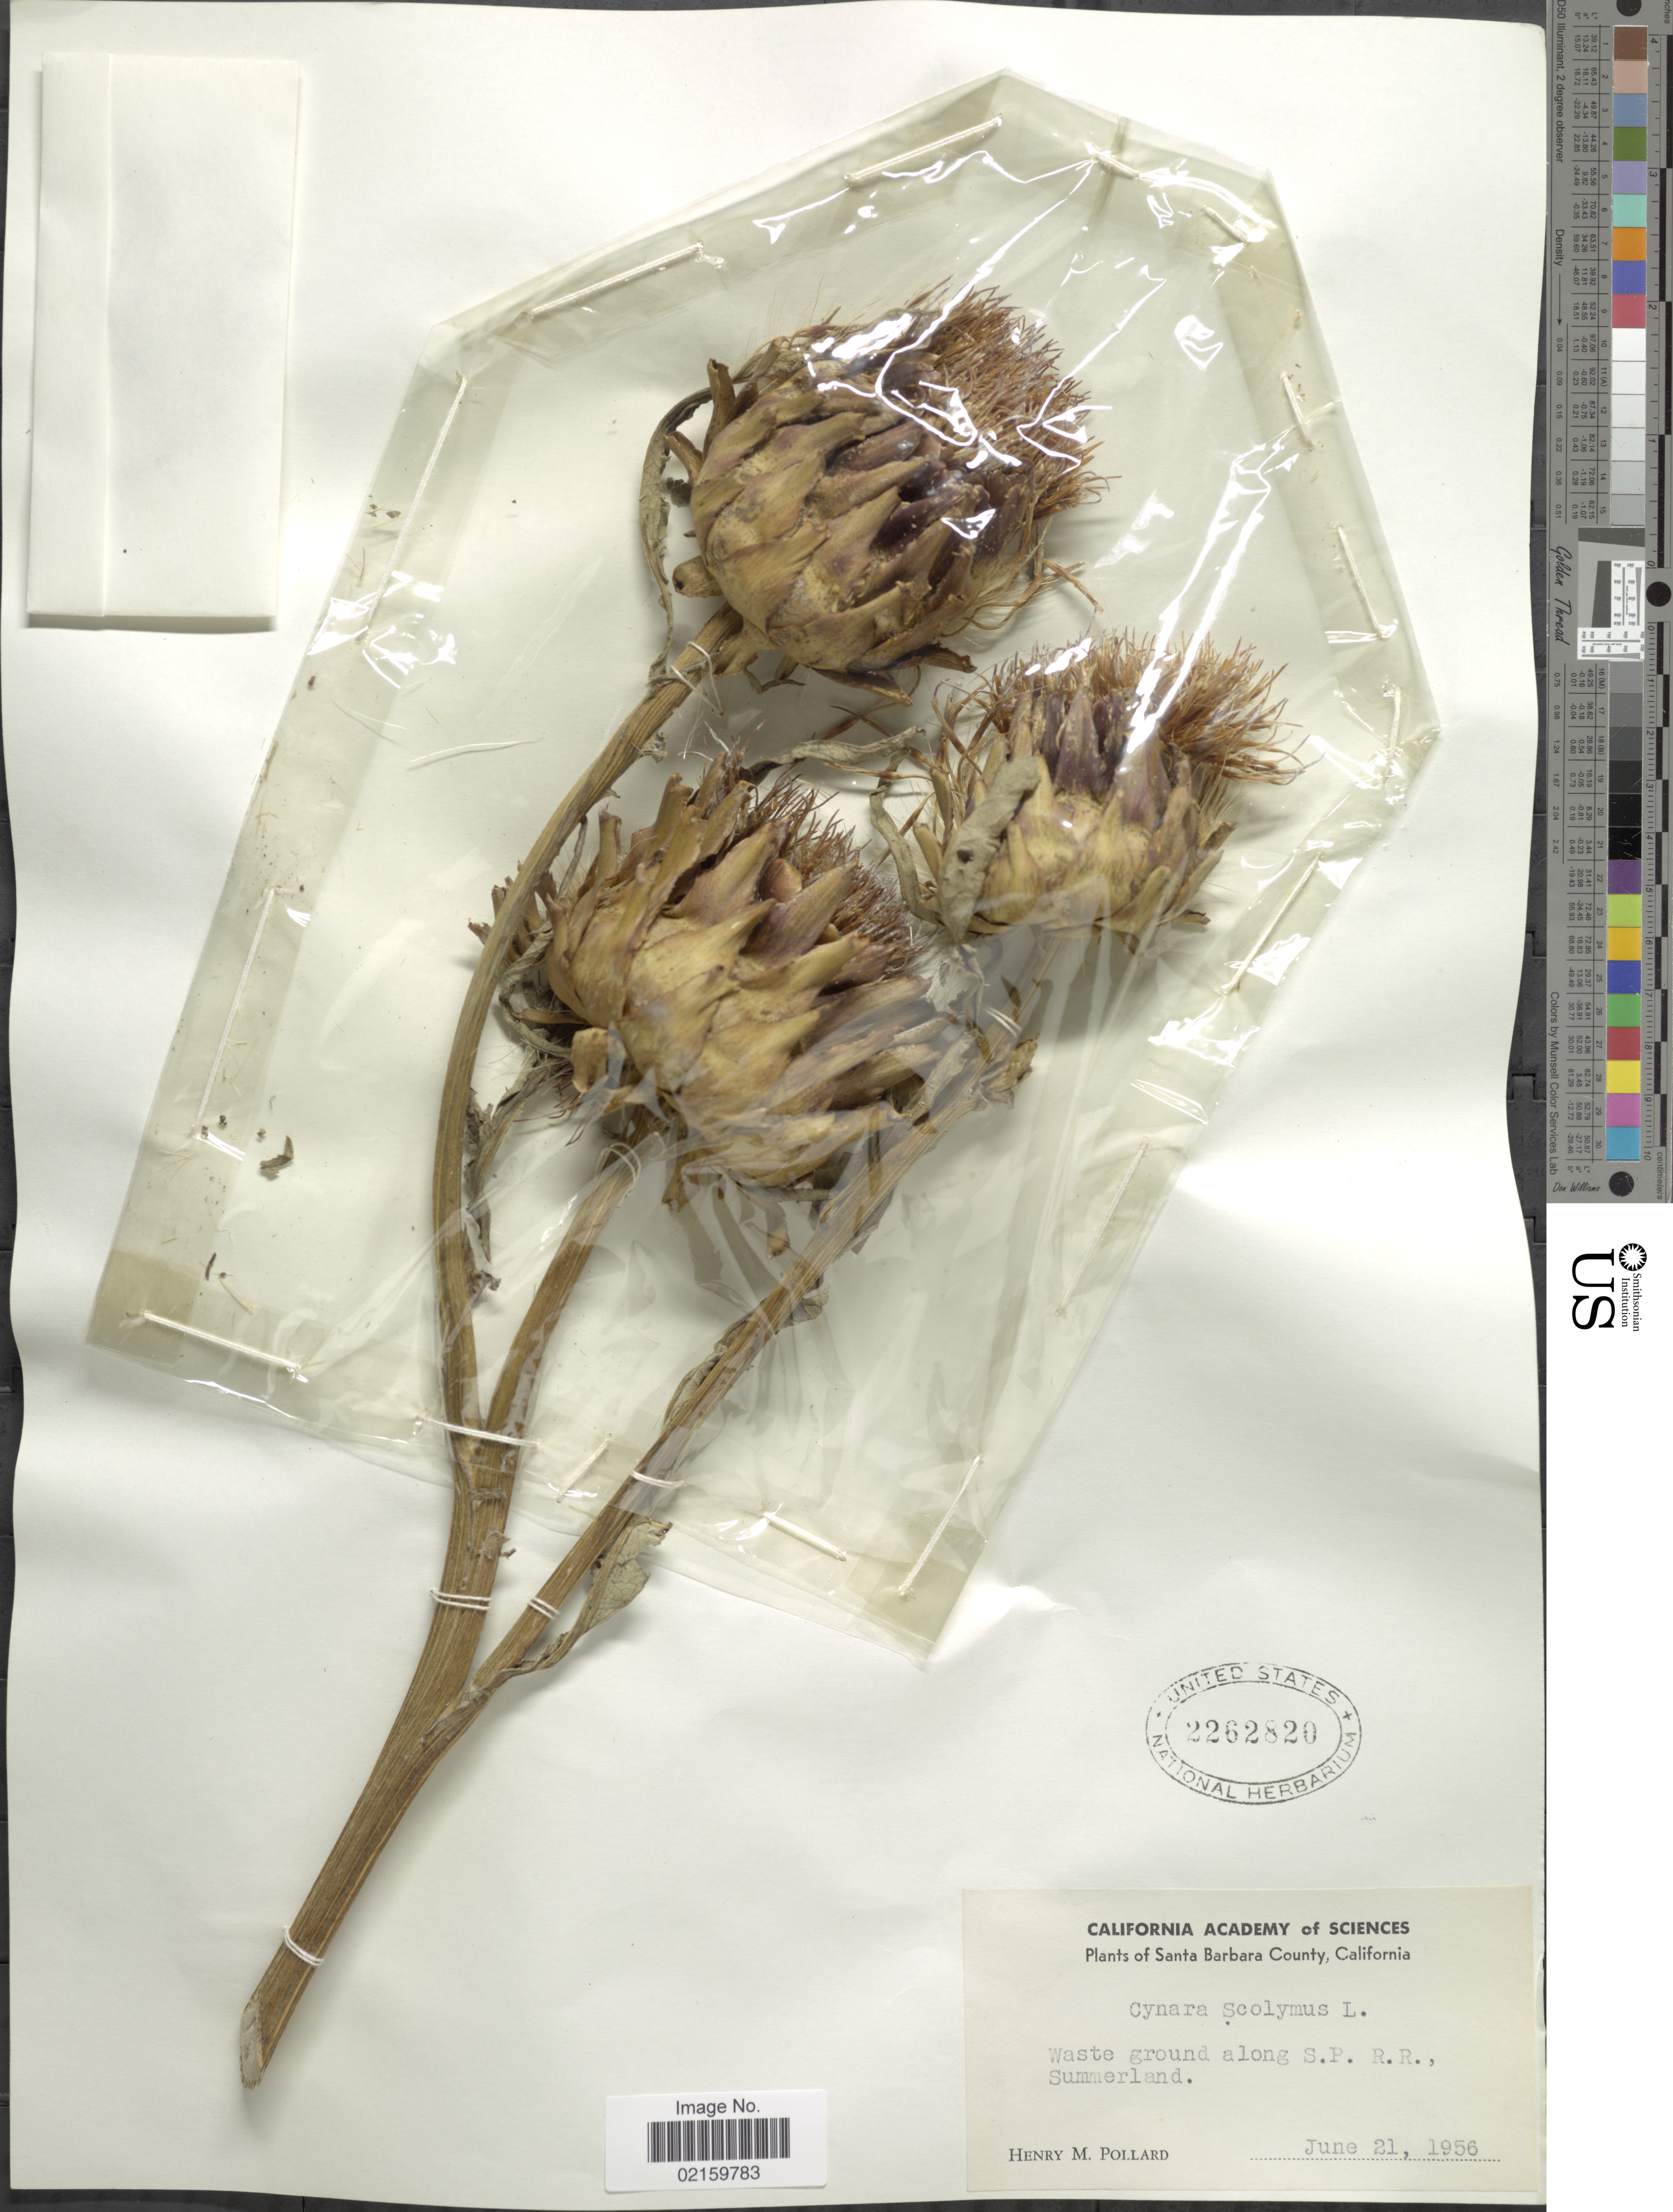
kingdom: Plantae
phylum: Tracheophyta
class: Magnoliopsida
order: Asterales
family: Asteraceae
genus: Cynara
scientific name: Cynara scolymus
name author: L.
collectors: H. M. Pollard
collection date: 1956-06-21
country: United States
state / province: California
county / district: Santa Barbara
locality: Santa Barbara County, California. Waste ground along S. P. R. R., Summerland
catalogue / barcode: US 2262820